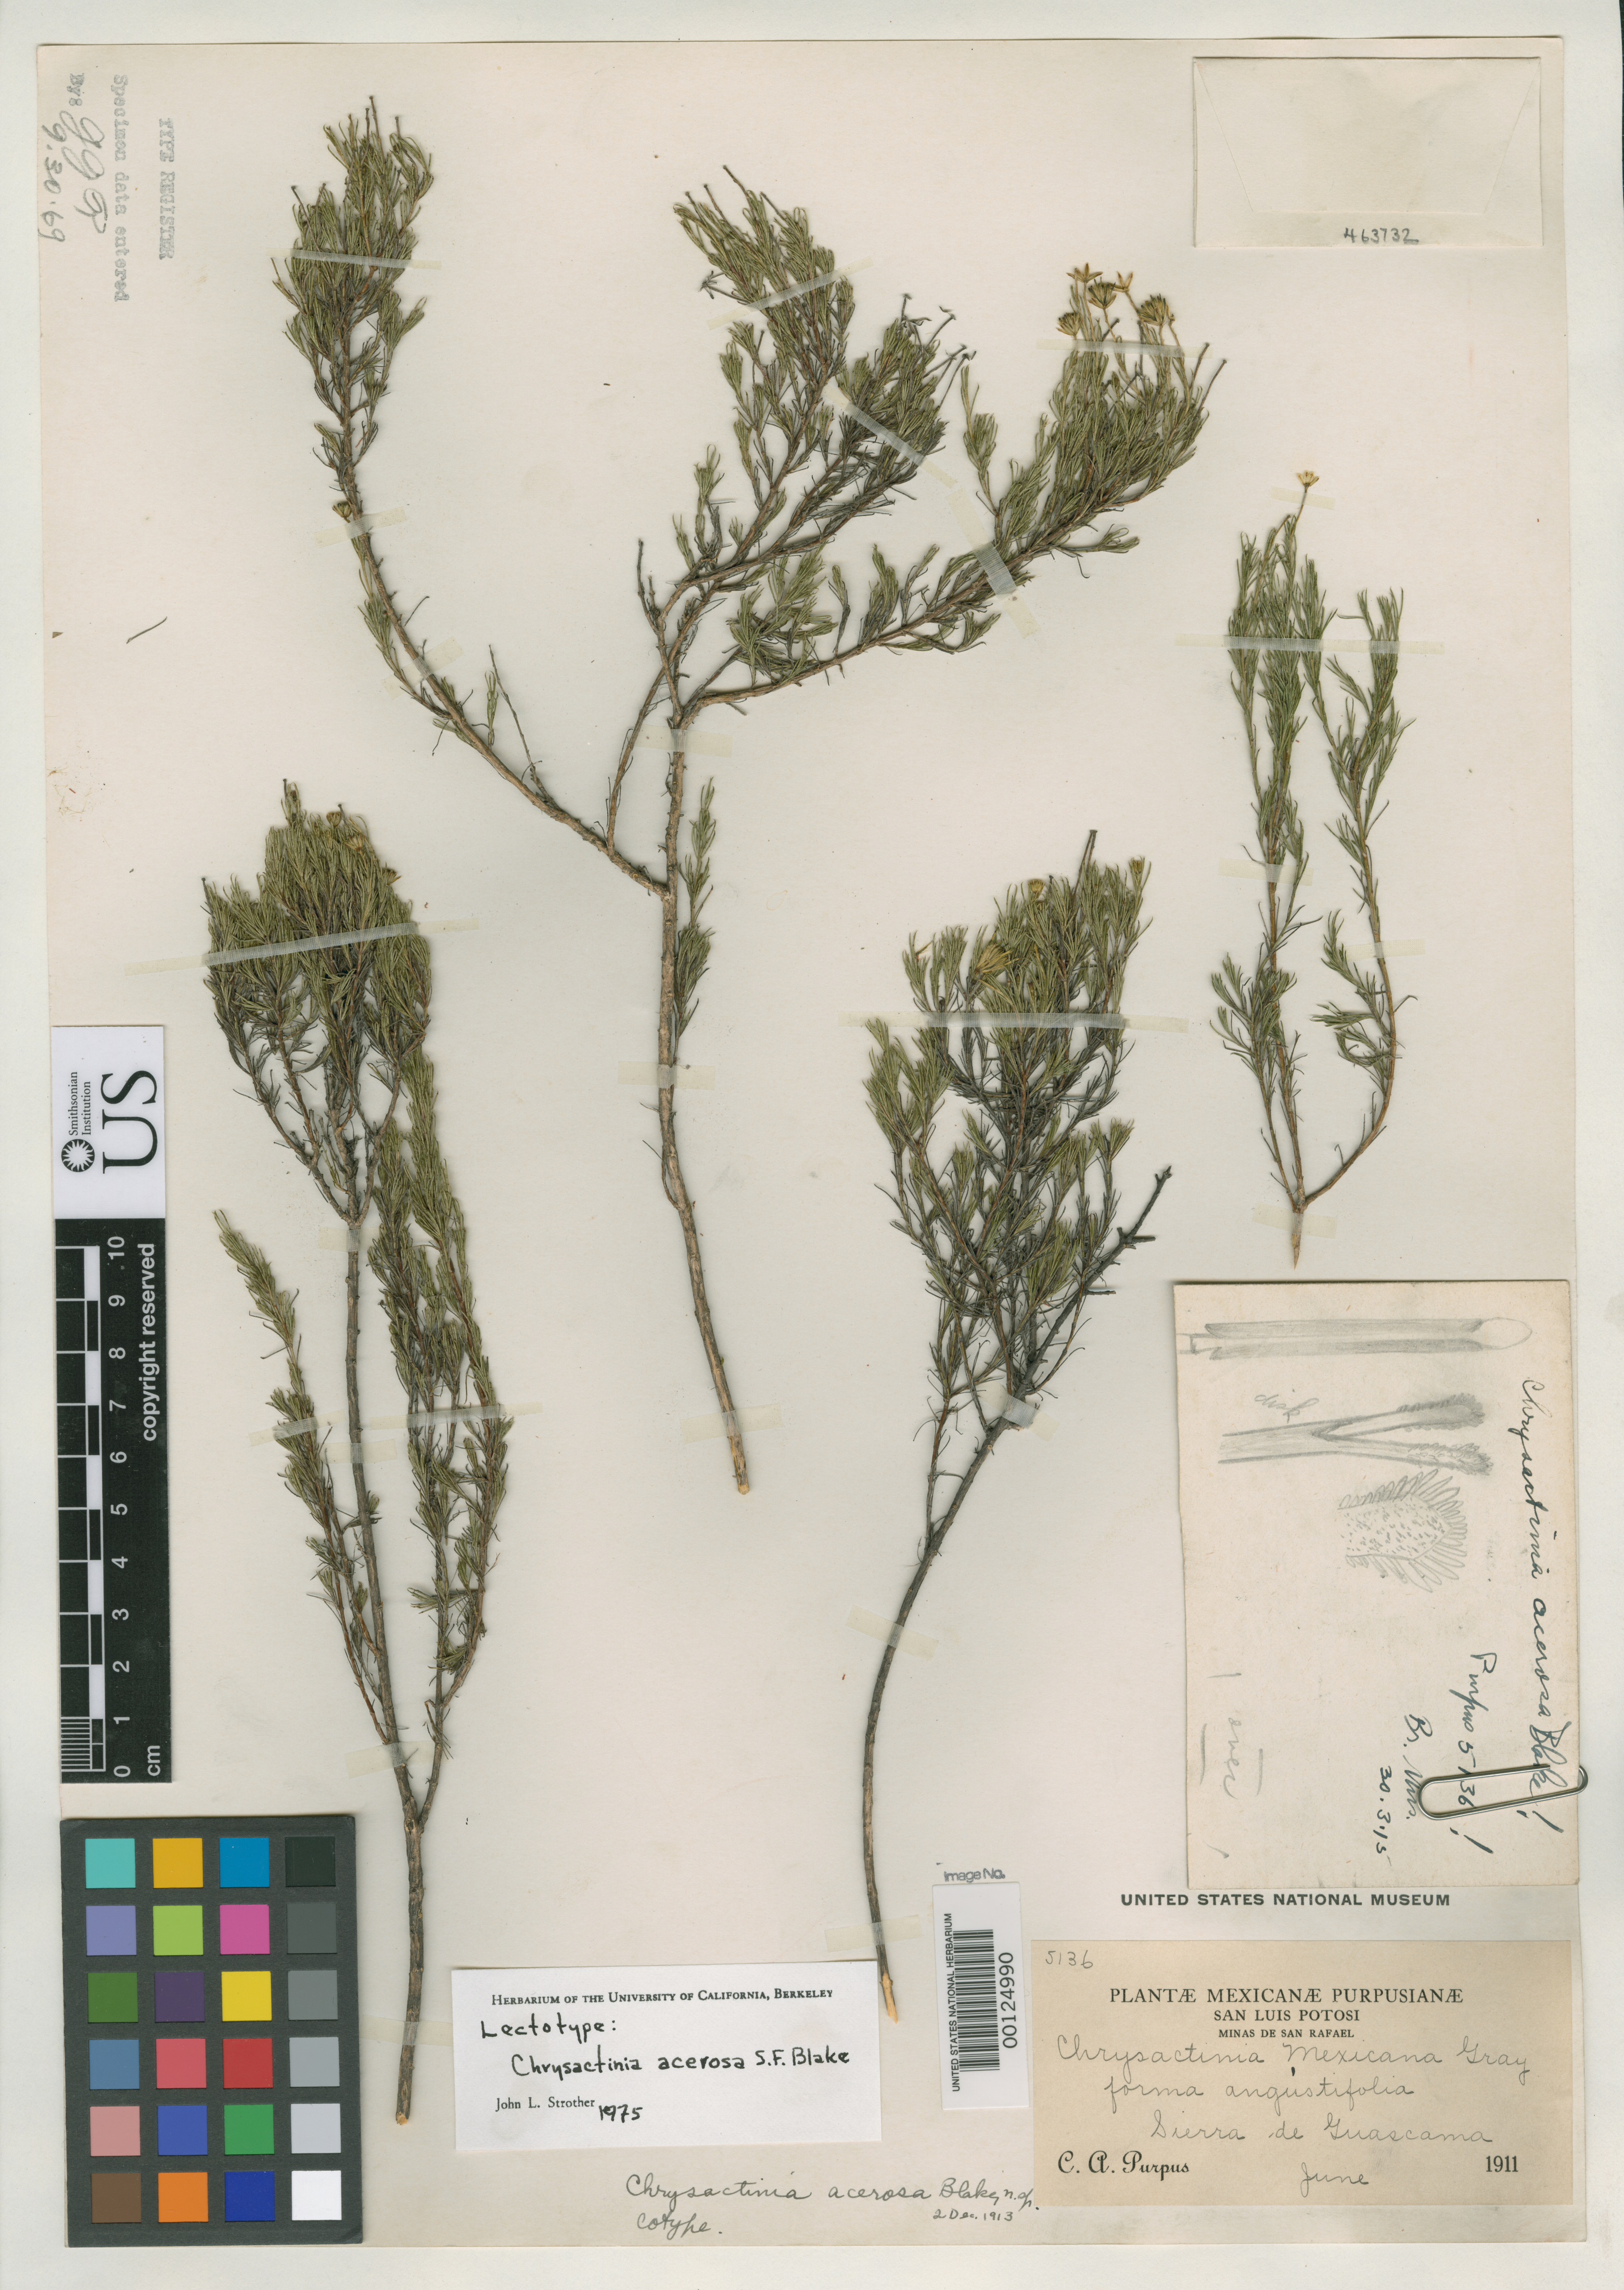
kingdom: Plantae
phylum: Tracheophyta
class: Magnoliopsida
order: Asterales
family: Asteraceae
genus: Chrysactinia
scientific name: Chrysactinia acerosa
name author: S.F. Blake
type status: Lectotype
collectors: C. A. Purpus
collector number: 5136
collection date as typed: Jun 1911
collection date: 1911-06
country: Mexico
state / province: San Luis Potosi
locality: Minas de San Rafael.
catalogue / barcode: US 463732